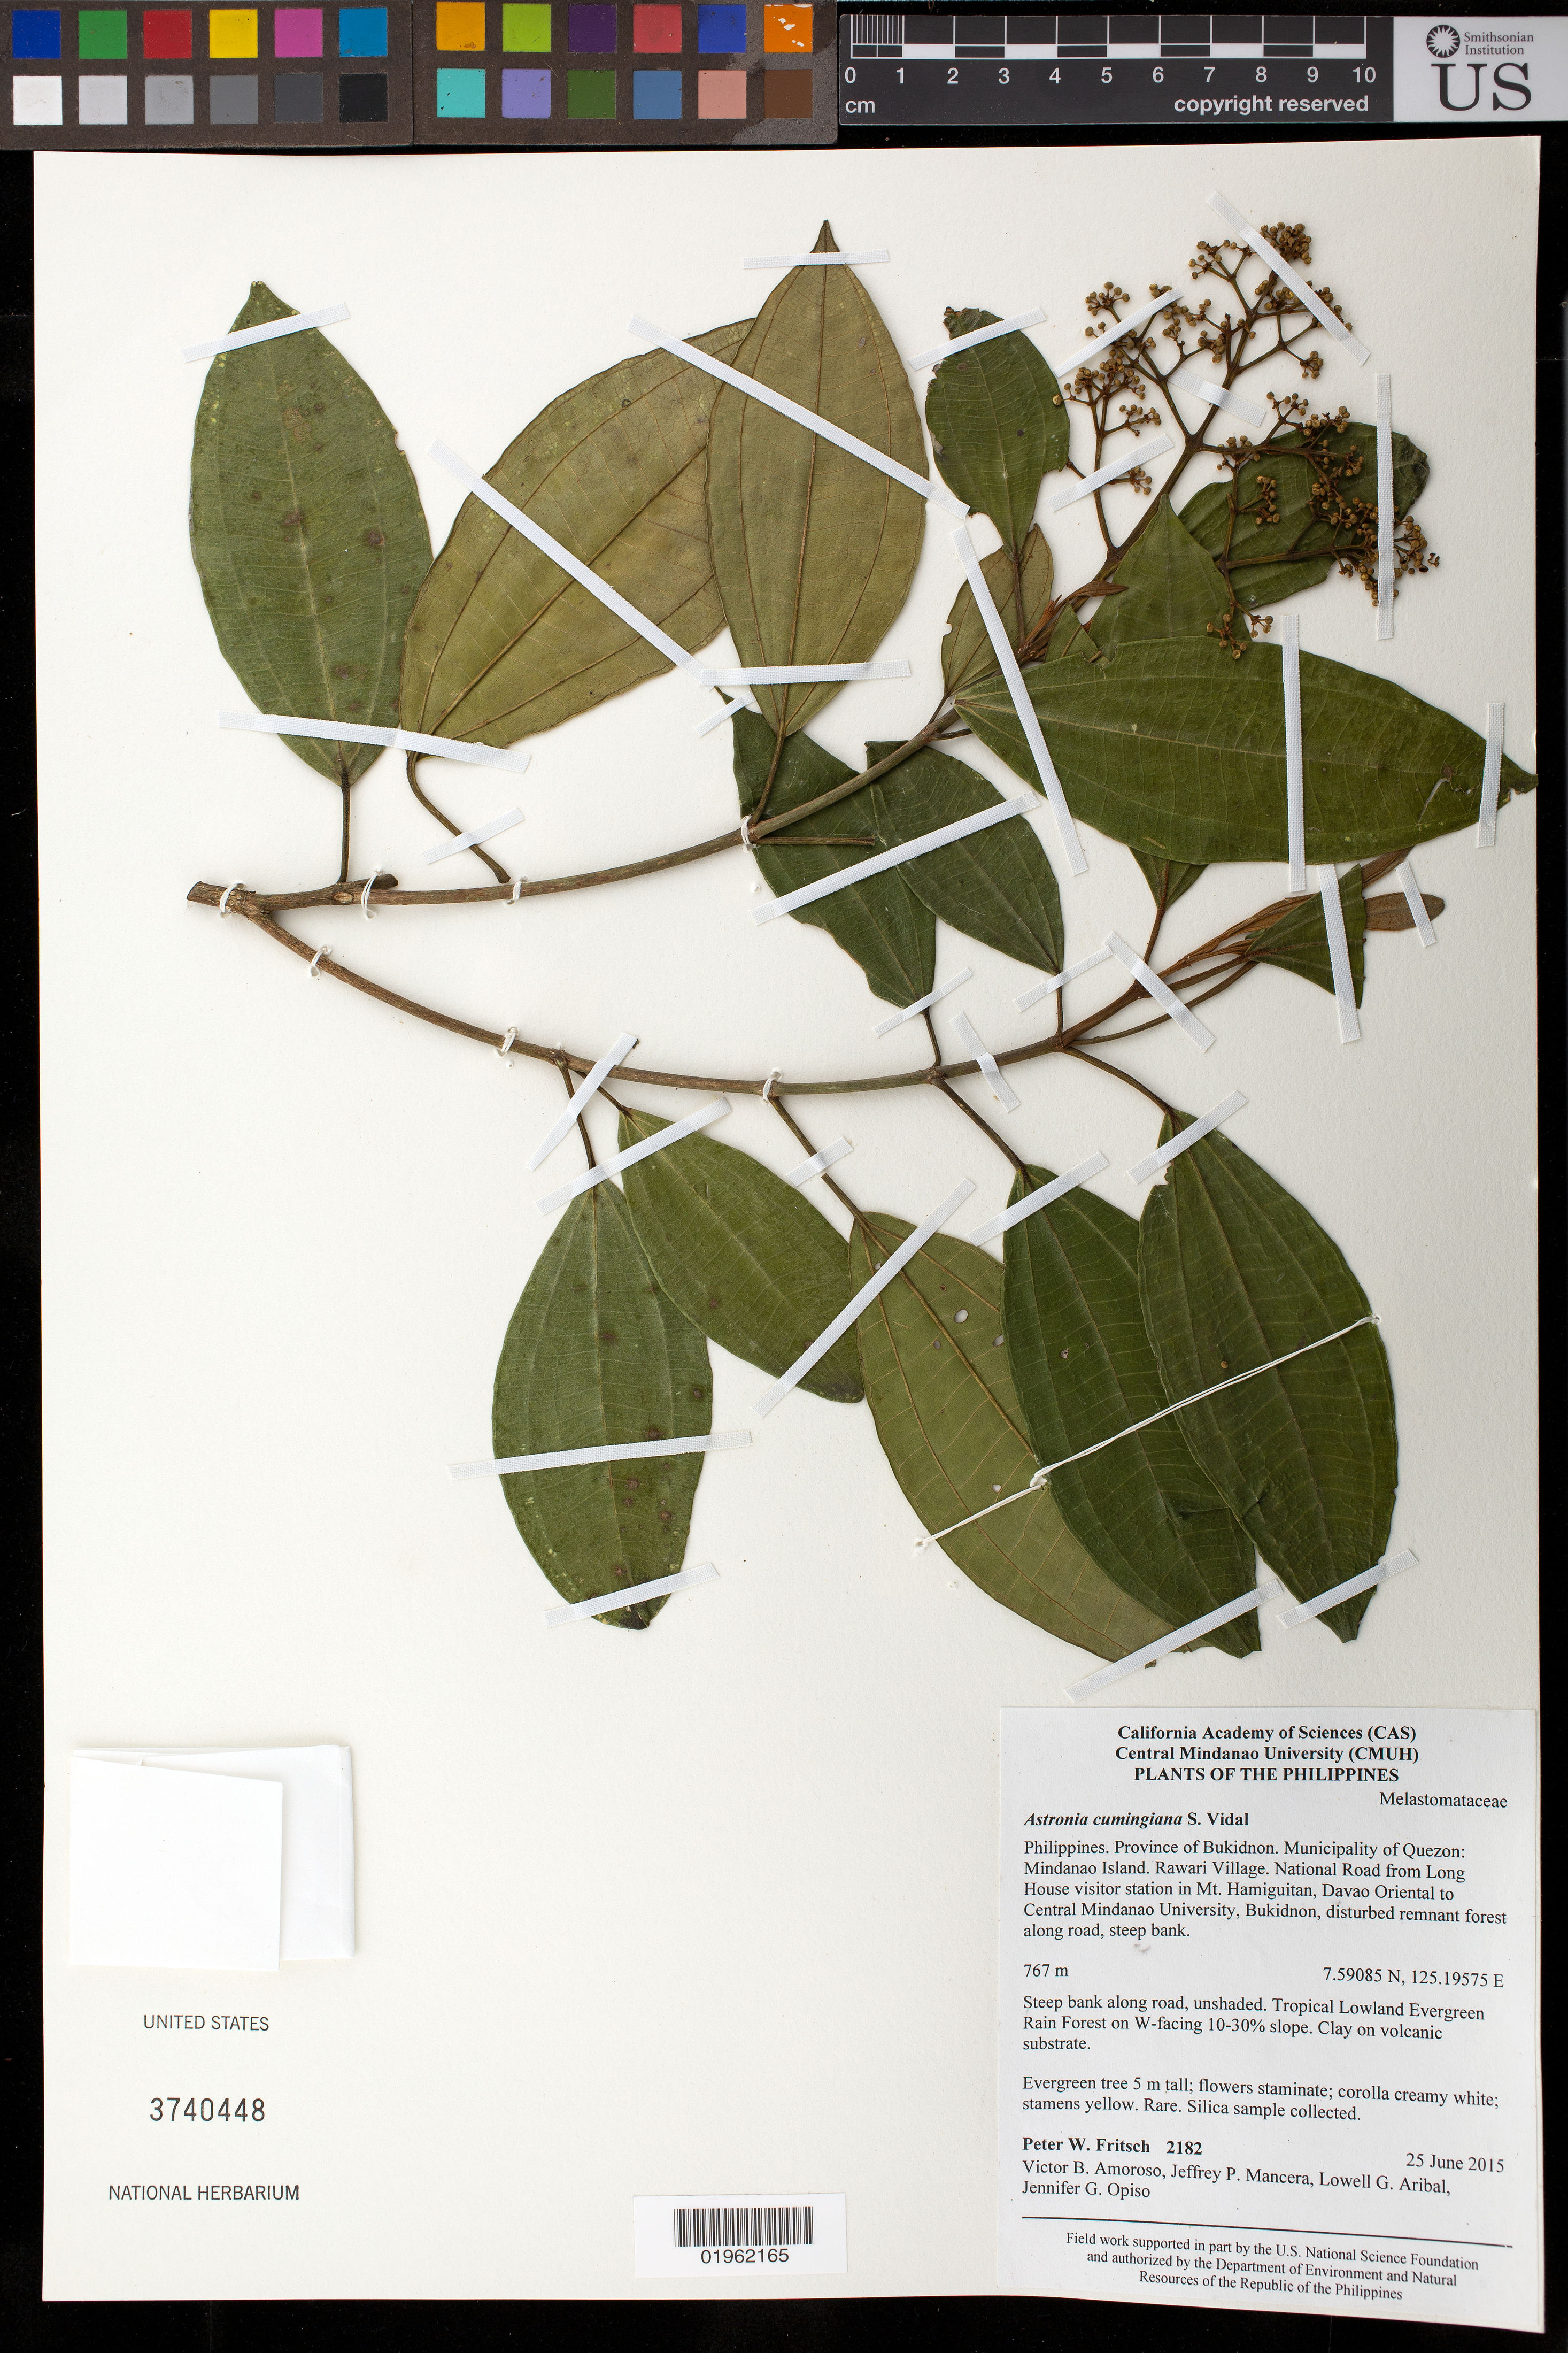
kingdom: Plantae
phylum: Tracheophyta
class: Magnoliopsida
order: Myrtales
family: Melastomataceae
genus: Astronia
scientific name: Astronia cumingiana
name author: S. Vidal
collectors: P. W. Fritsch, V. Amoroso, J. Mancera & J. Opiso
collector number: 2182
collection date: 2015-06-30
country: Philippines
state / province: Northern Mindanao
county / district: Bukidnon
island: Mindanao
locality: Mindanao Island. Barangay Kibalabag, Mt. Limbawon, Pantaron Mountain Range, just above campsite.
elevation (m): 1791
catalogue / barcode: US 3740448